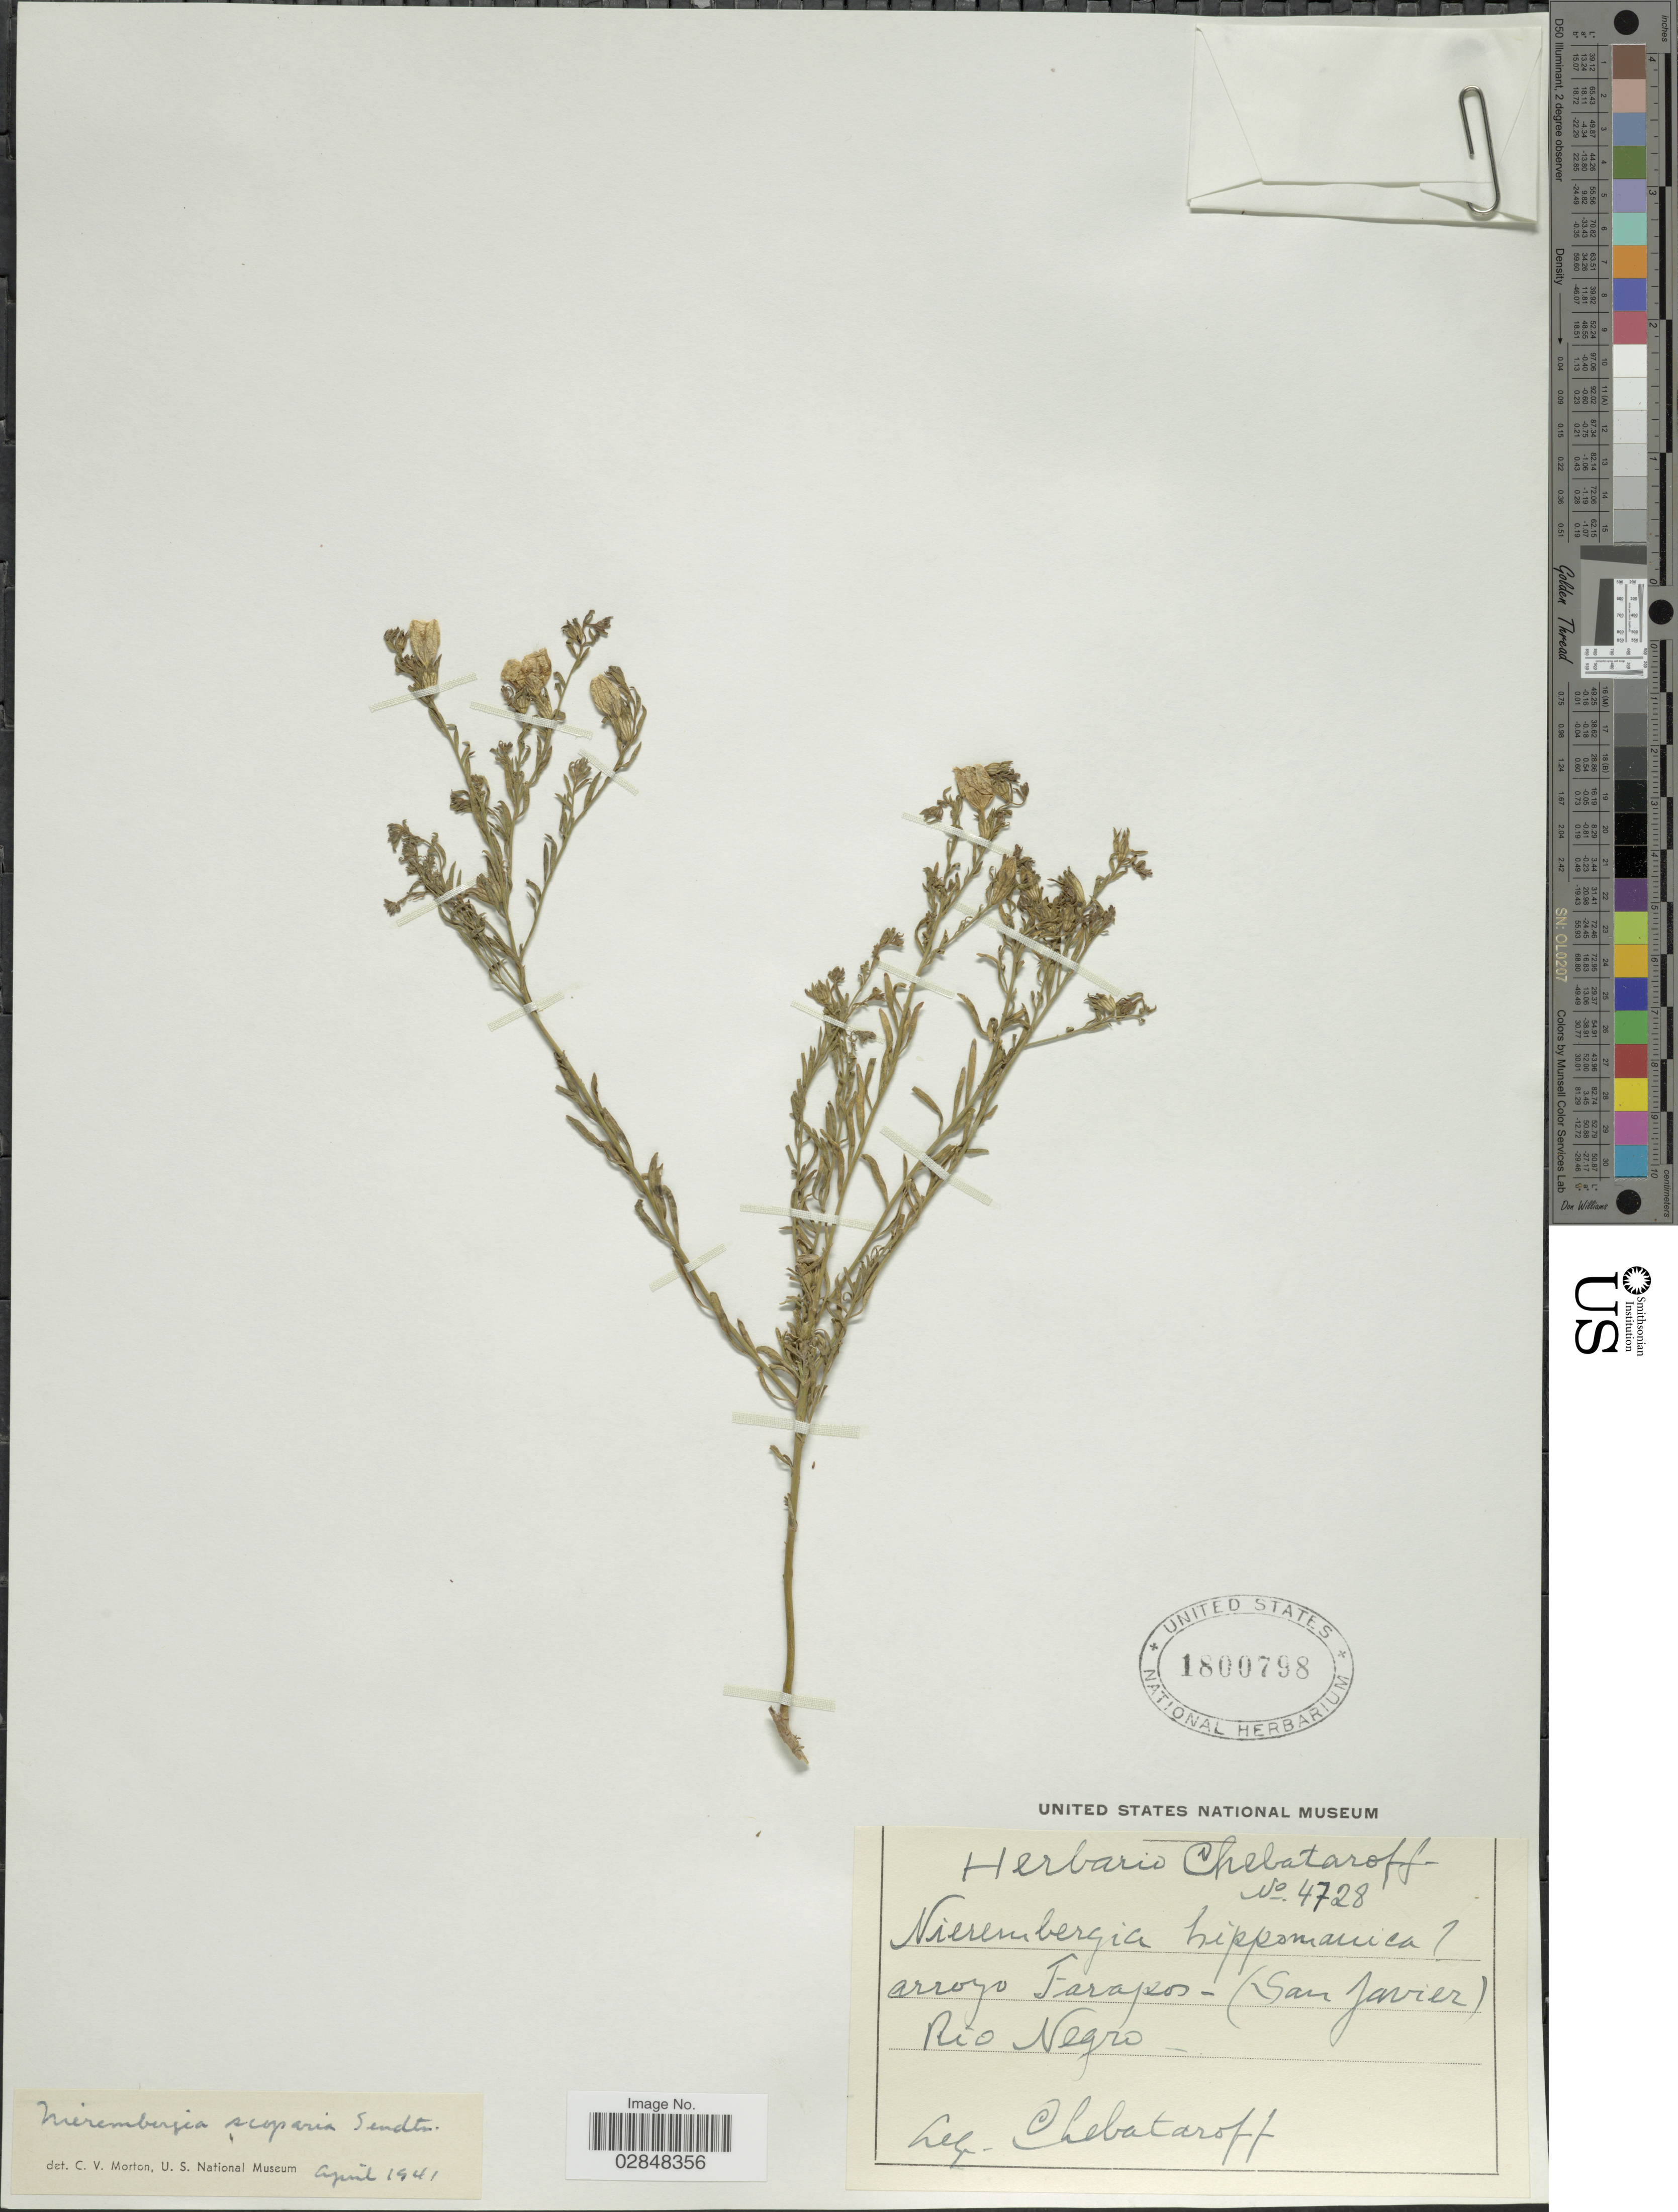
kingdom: Plantae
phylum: Tracheophyta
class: Magnoliopsida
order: Solanales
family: Solanaceae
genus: Nierembergia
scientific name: Nierembergia scoparia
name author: Sendtn.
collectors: Chebataroff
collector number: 4728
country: Argentina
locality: Arroyo Farapos - (San Javier) Rio Negro.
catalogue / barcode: US 1800798